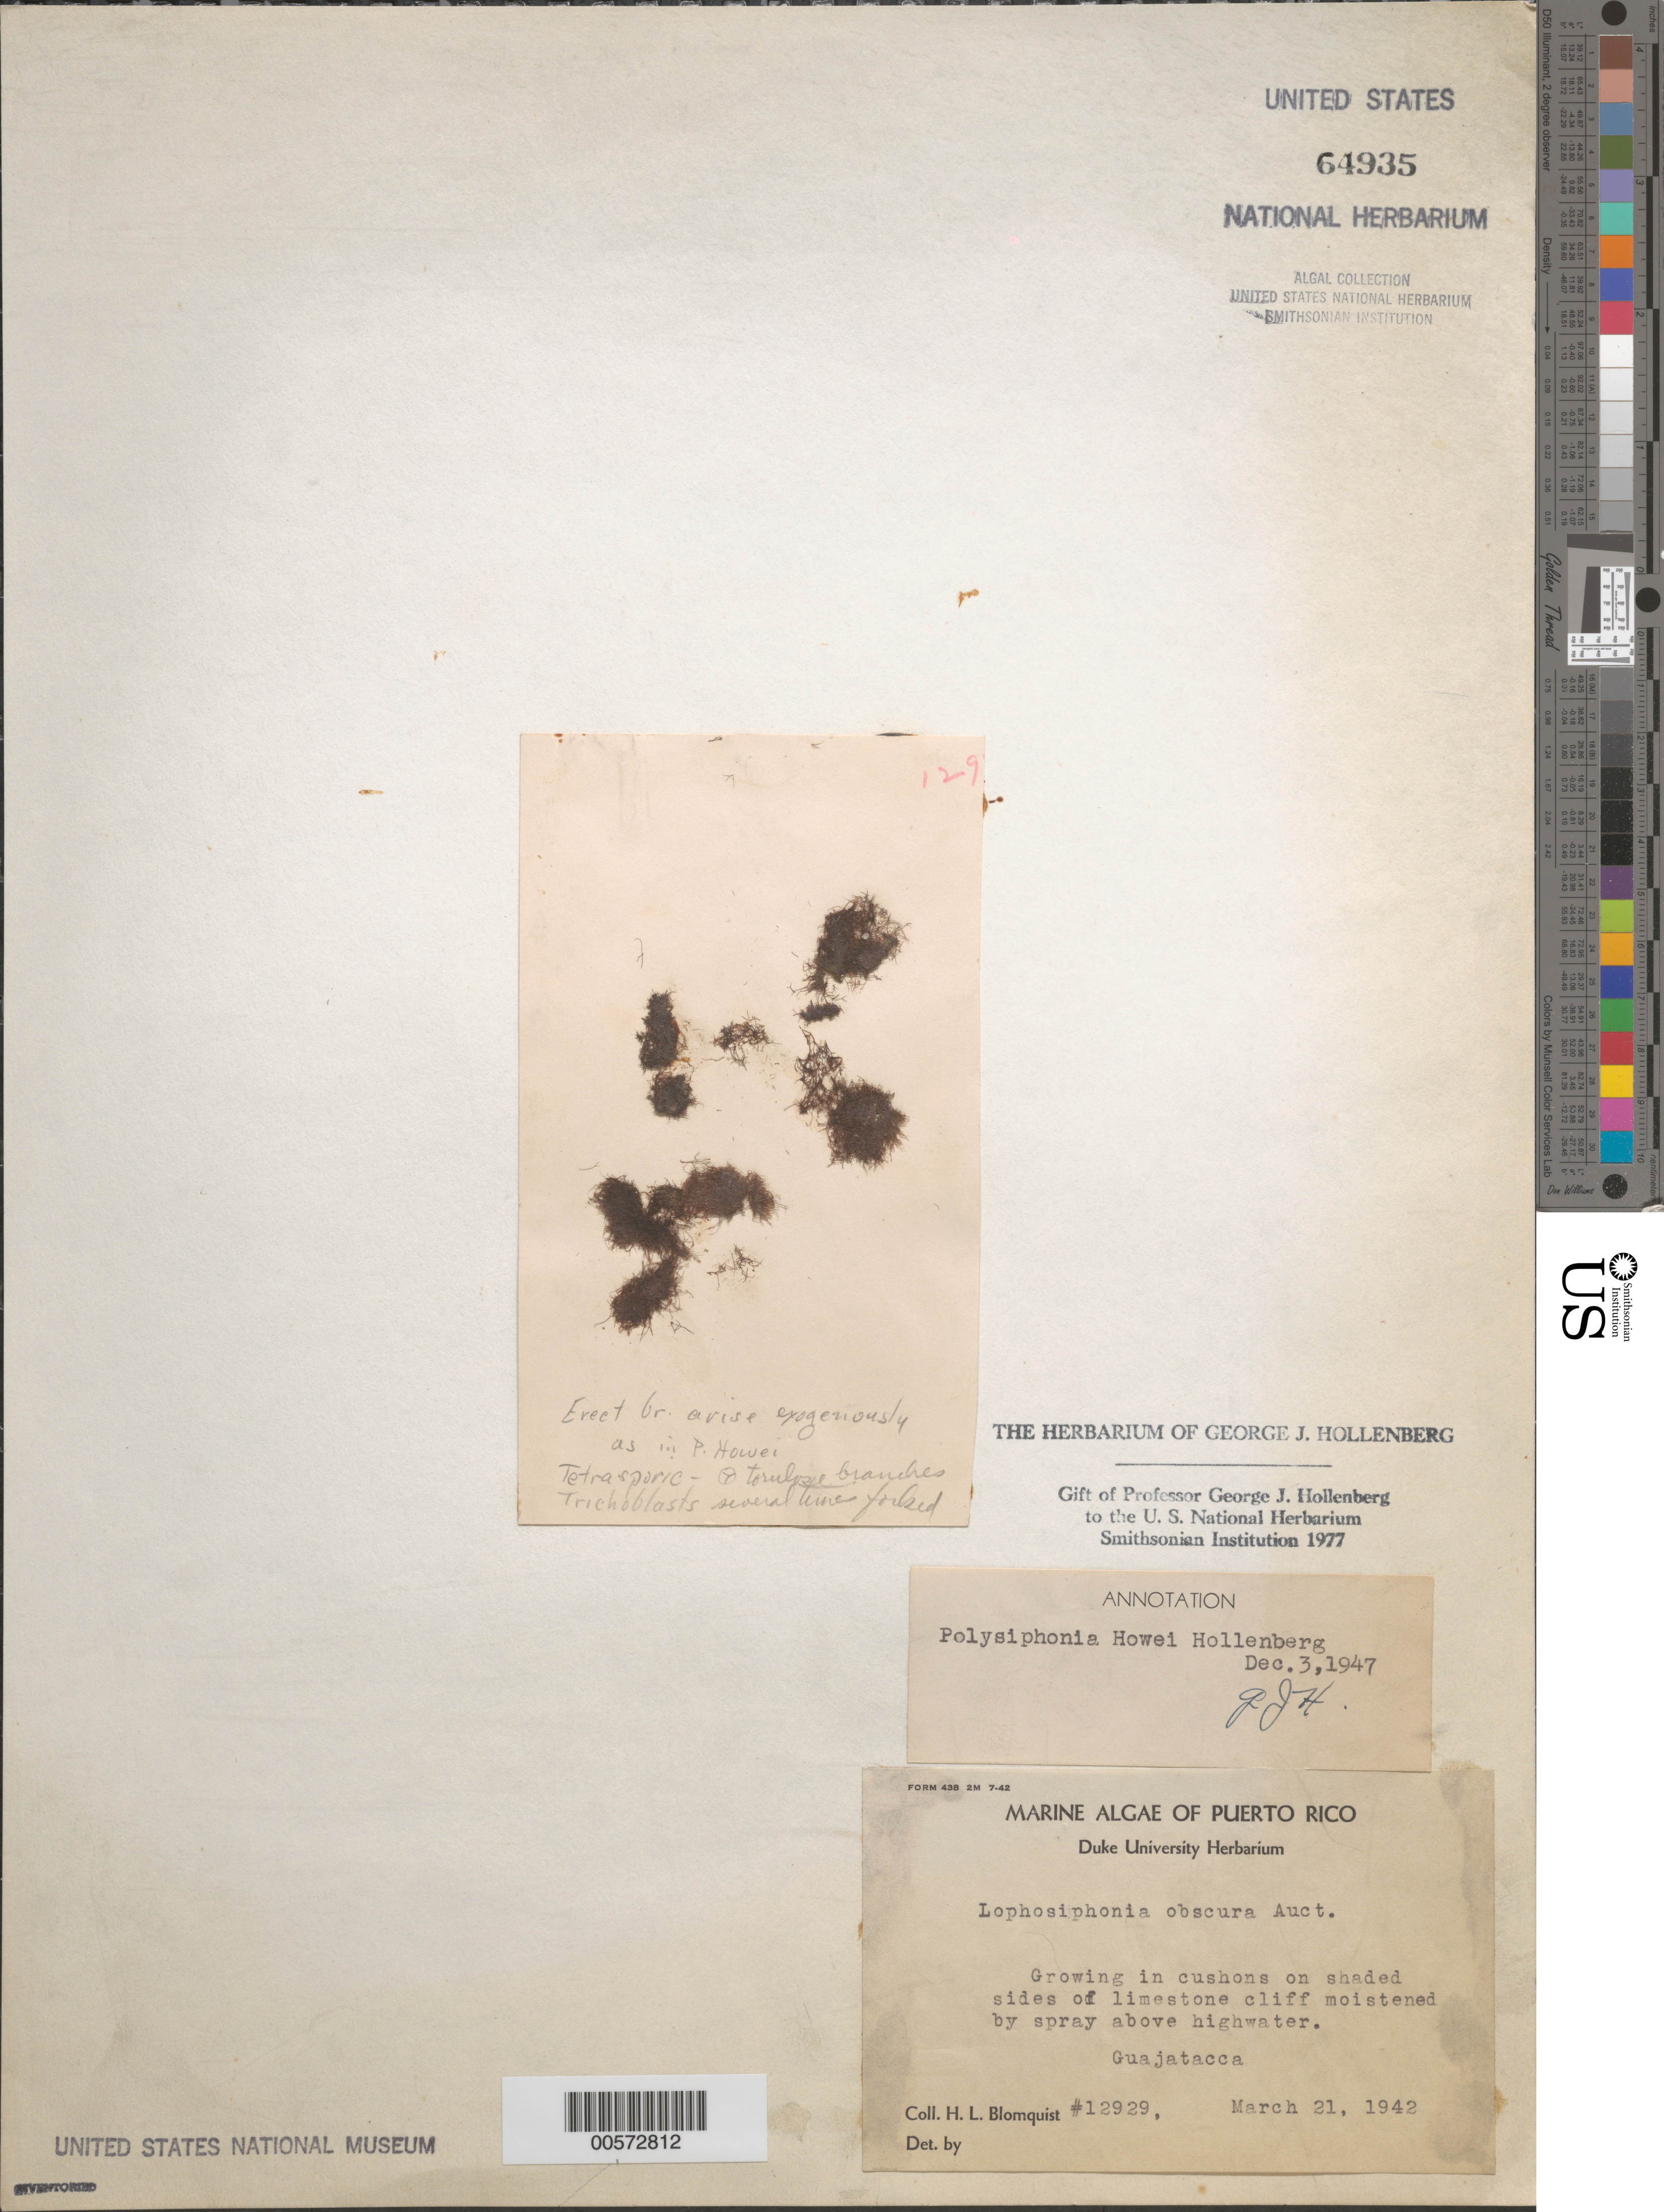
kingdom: Plantae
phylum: Rhodophyta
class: Florideophyceae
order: Ceramiales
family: Rhodomelaceae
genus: Wilsonosiphonia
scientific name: Wilsonosiphonia howei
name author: (Hollenb.) D.E.Bustamante et al.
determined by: Algae name updating Project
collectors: H. Blomquist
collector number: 12929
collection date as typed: March 21, 1942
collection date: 1942-03-21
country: Puerto Rico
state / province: Isabela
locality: Guajataca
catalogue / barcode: US 64935